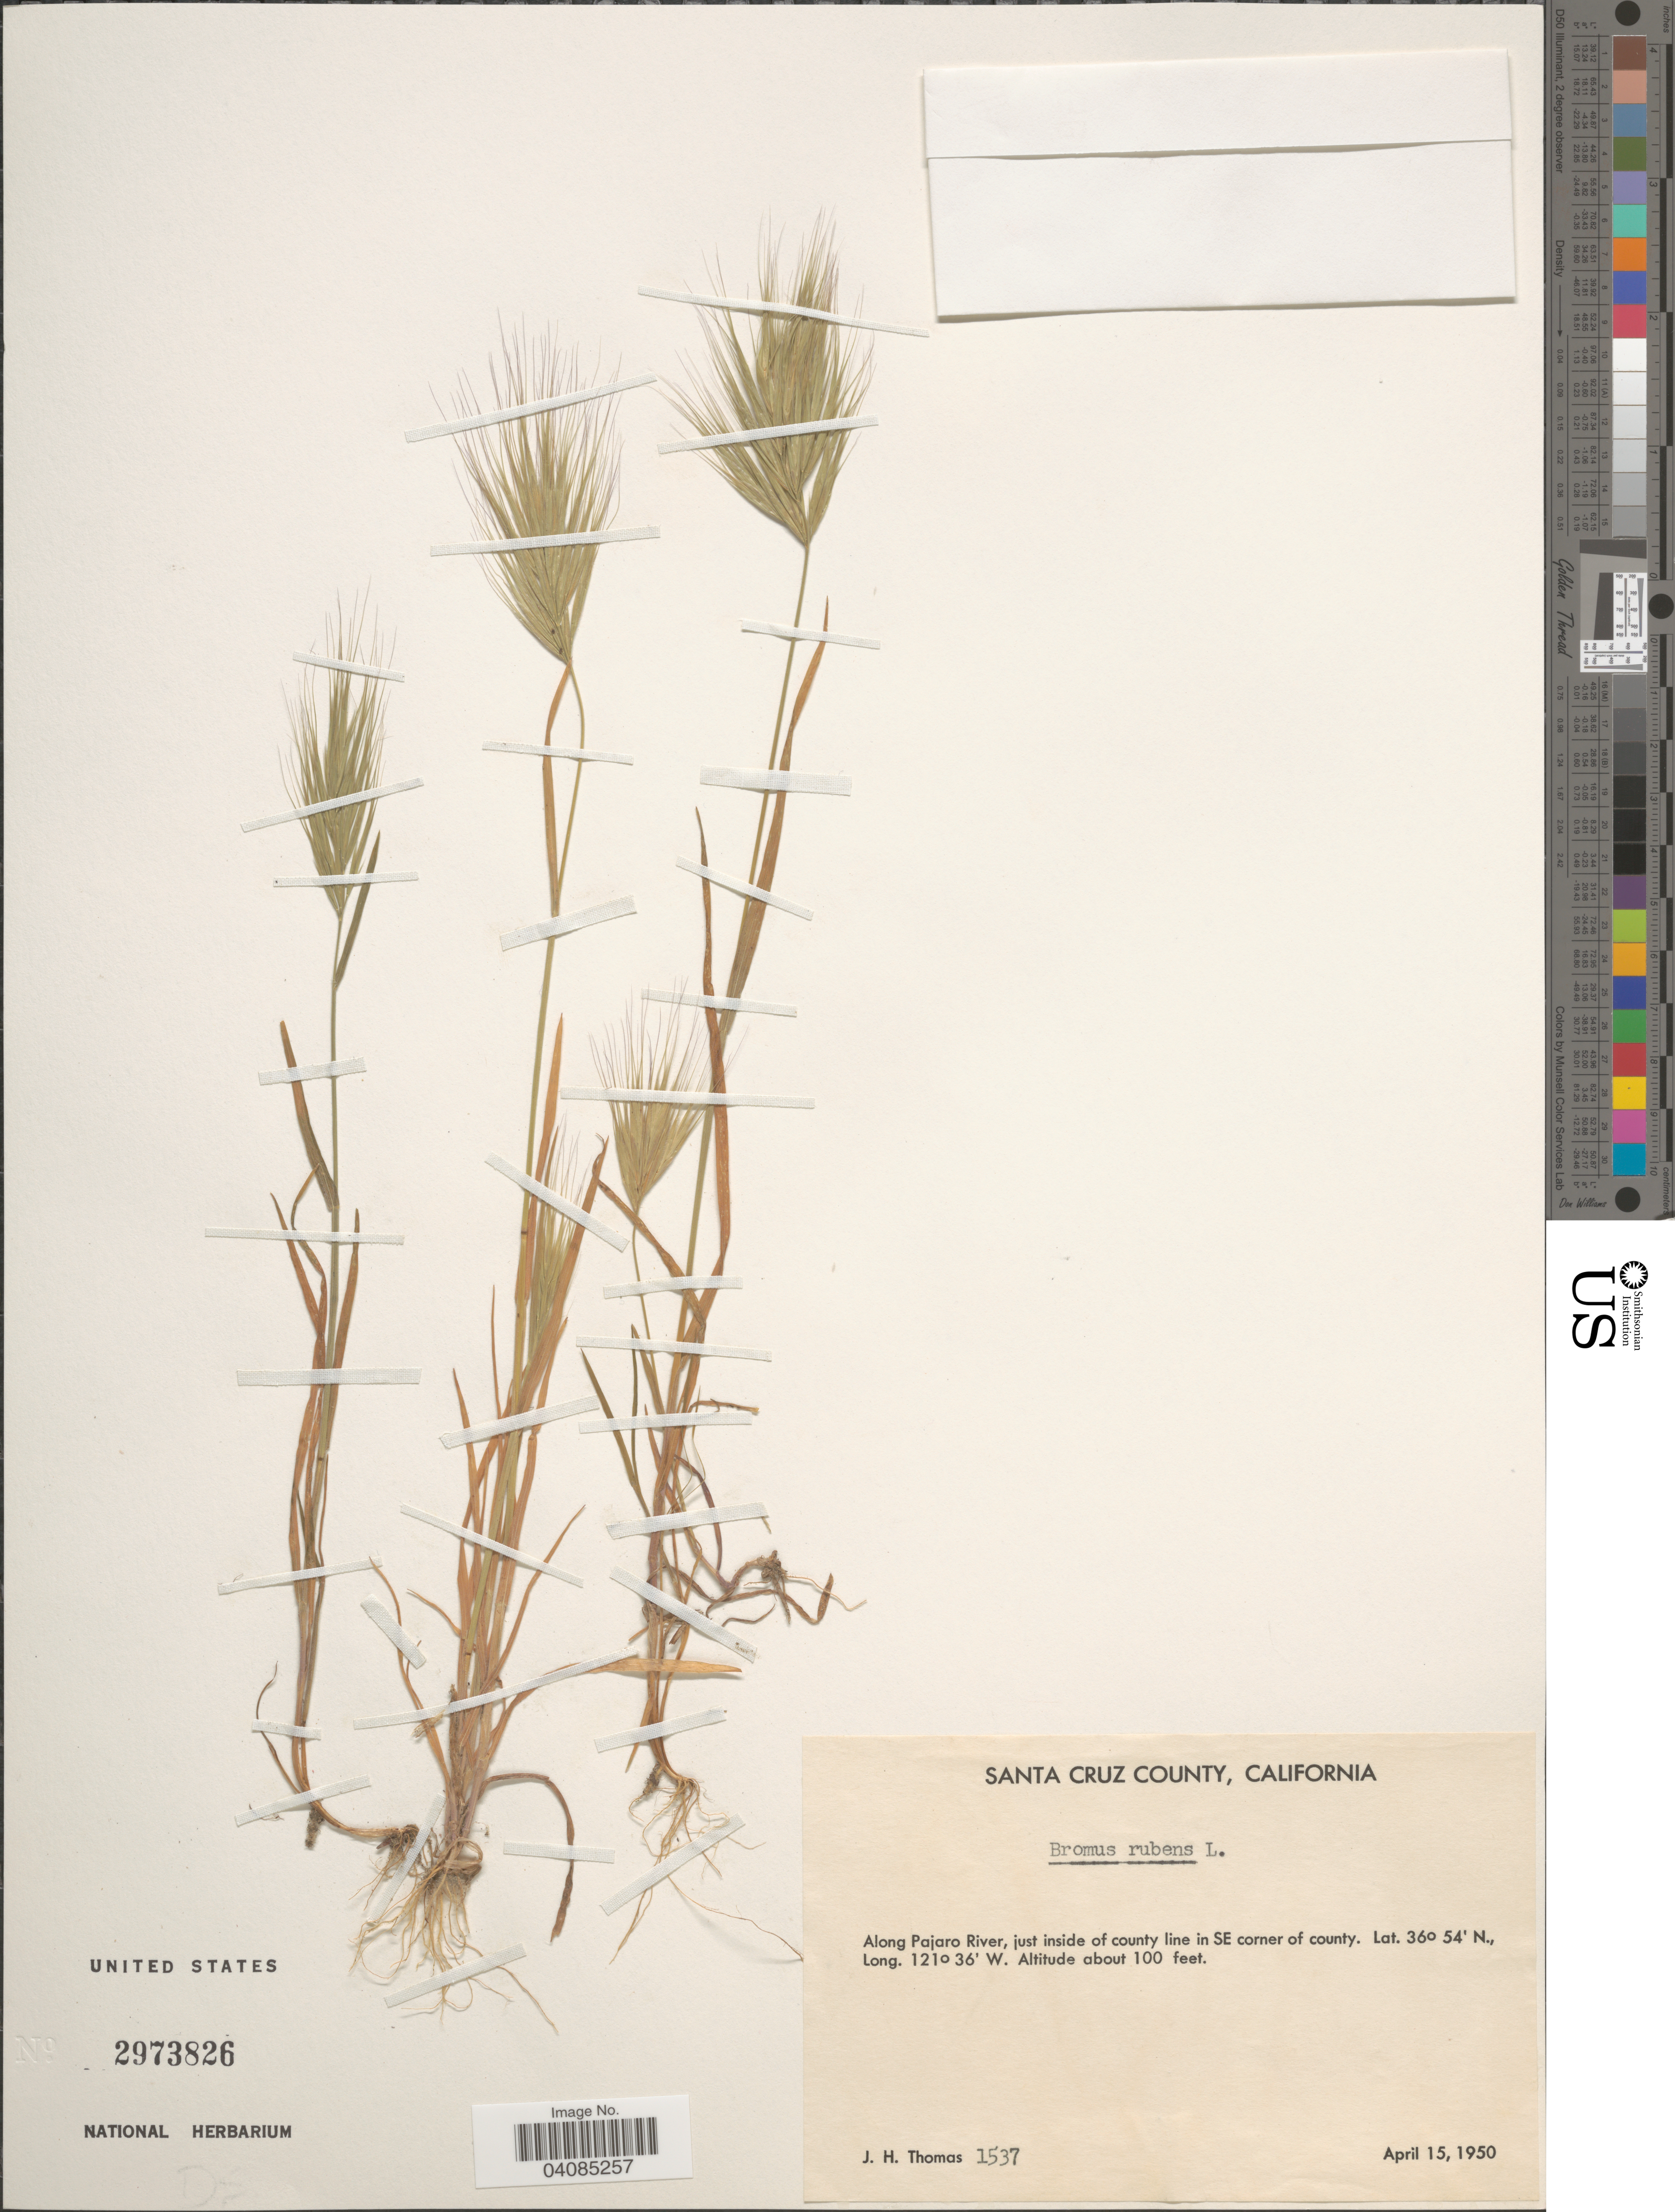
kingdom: Plantae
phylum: Tracheophyta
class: Liliopsida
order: Poales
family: Poaceae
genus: Bromus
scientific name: Bromus rubens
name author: L.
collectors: J. H. Thomas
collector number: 1537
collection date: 1950-04-15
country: United States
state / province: California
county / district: Santa Cruz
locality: Santa Cruz County. Along Pajaro River, just inside of county line in SE corner of county.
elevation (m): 30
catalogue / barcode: US 2973826